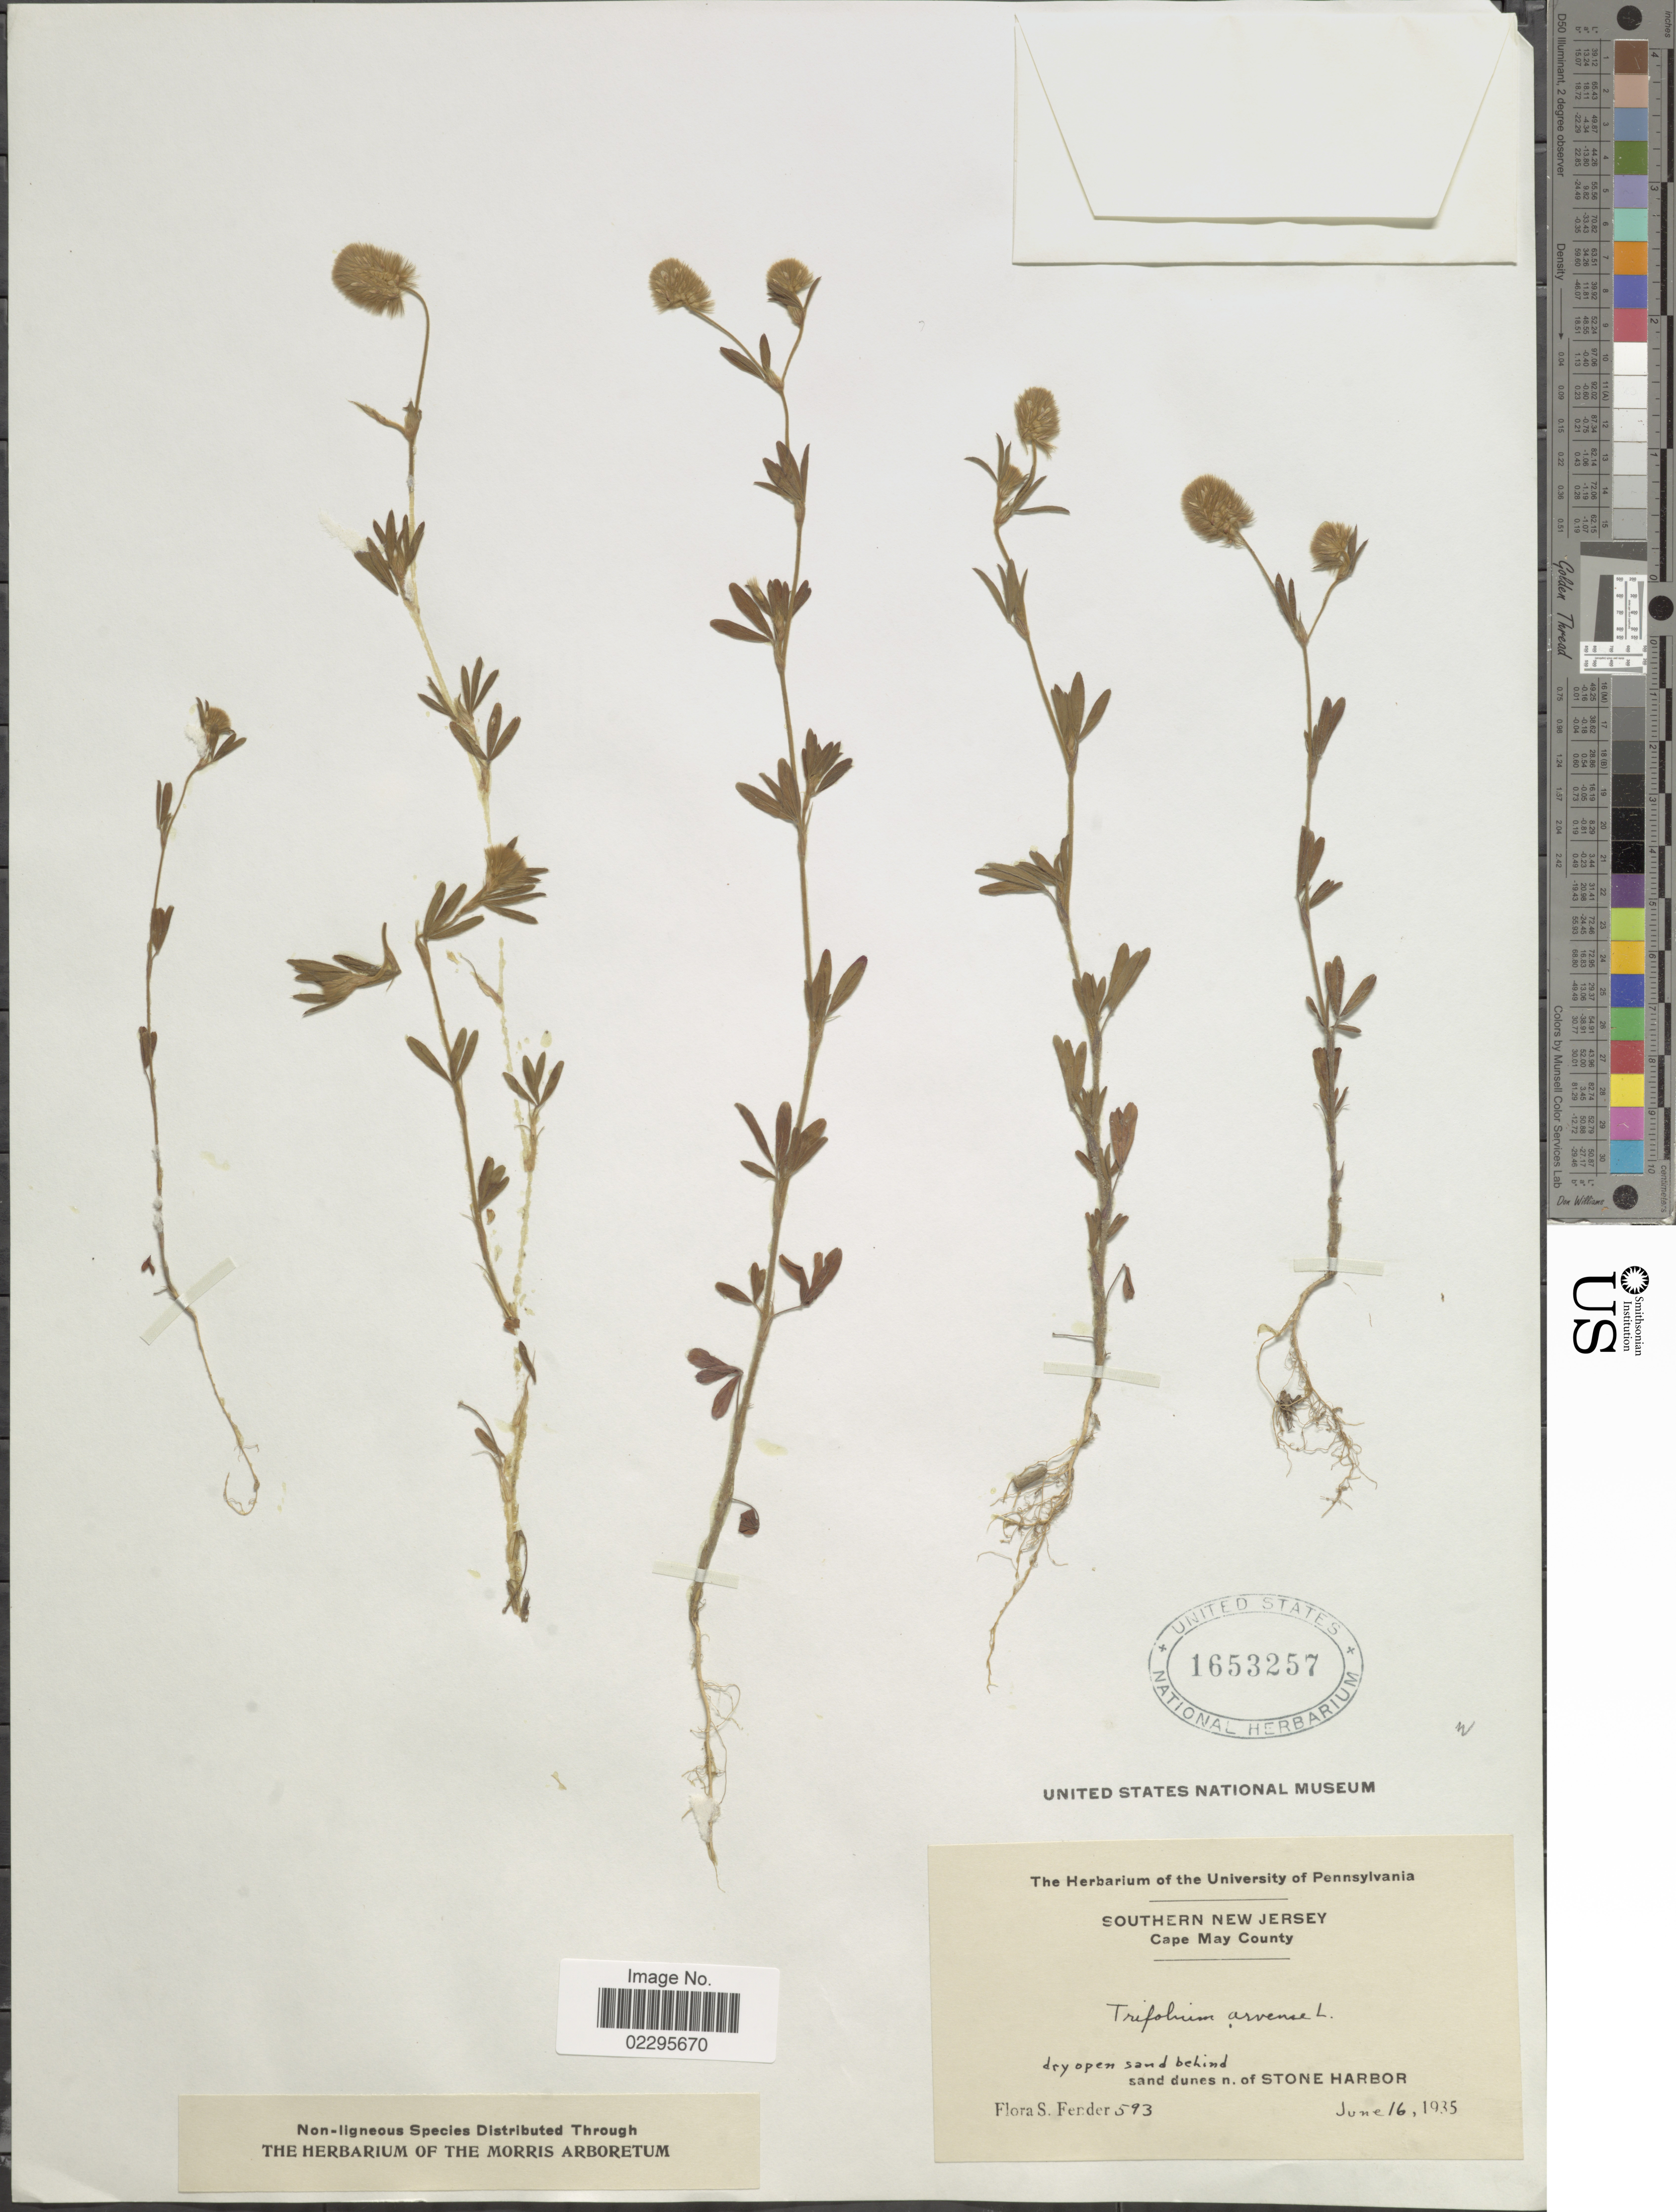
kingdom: Plantae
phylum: Tracheophyta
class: Magnoliopsida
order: Fabales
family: Fabaceae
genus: Trifolium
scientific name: Trifolium arvense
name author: L.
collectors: F. Fender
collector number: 593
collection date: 1935-06-16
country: United States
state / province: New Jersey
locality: Cape May County, dry open sand behind sand dunes n. of Stone Harbor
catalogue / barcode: US 1653257